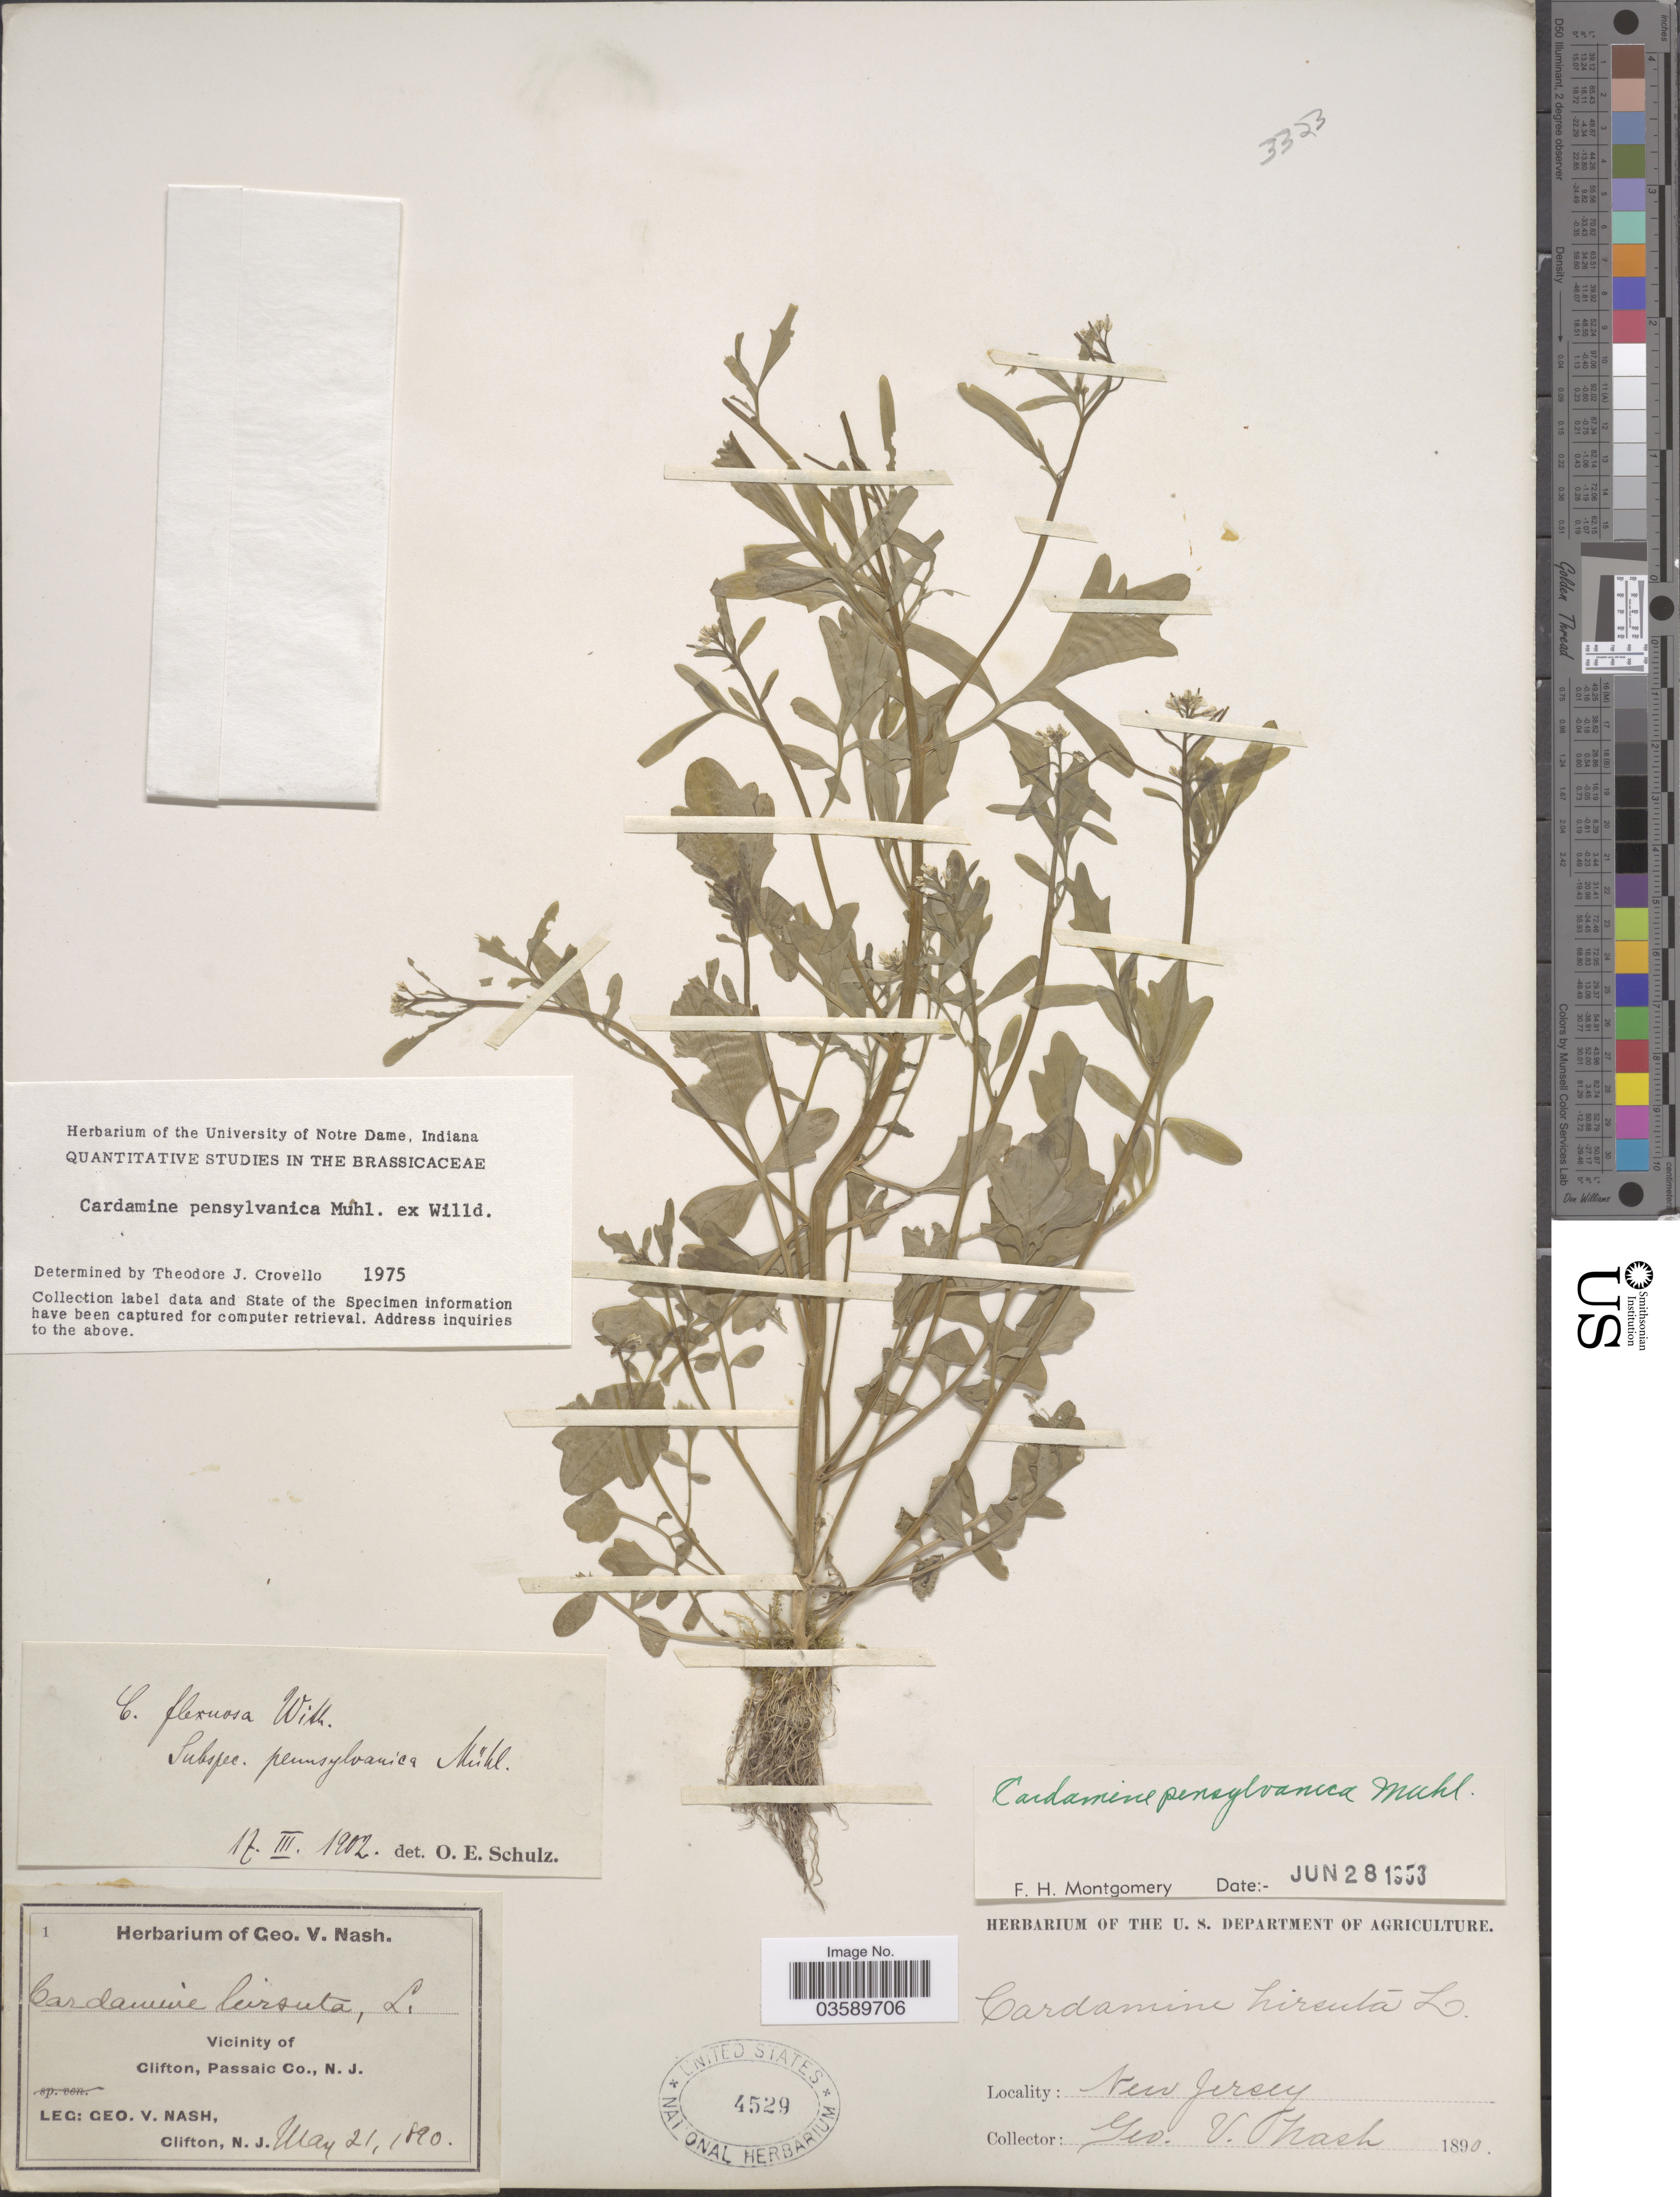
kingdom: Plantae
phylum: Tracheophyta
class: Magnoliopsida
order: Brassicales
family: Brassicaceae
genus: Cardamine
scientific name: Cardamine pensylvanica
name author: Muhl. ex Willd.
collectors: G. V. Nash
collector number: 1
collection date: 1890-05-21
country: United States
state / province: New Jersey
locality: Vicinity of Clifton, Passaic Co.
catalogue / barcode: US 4529